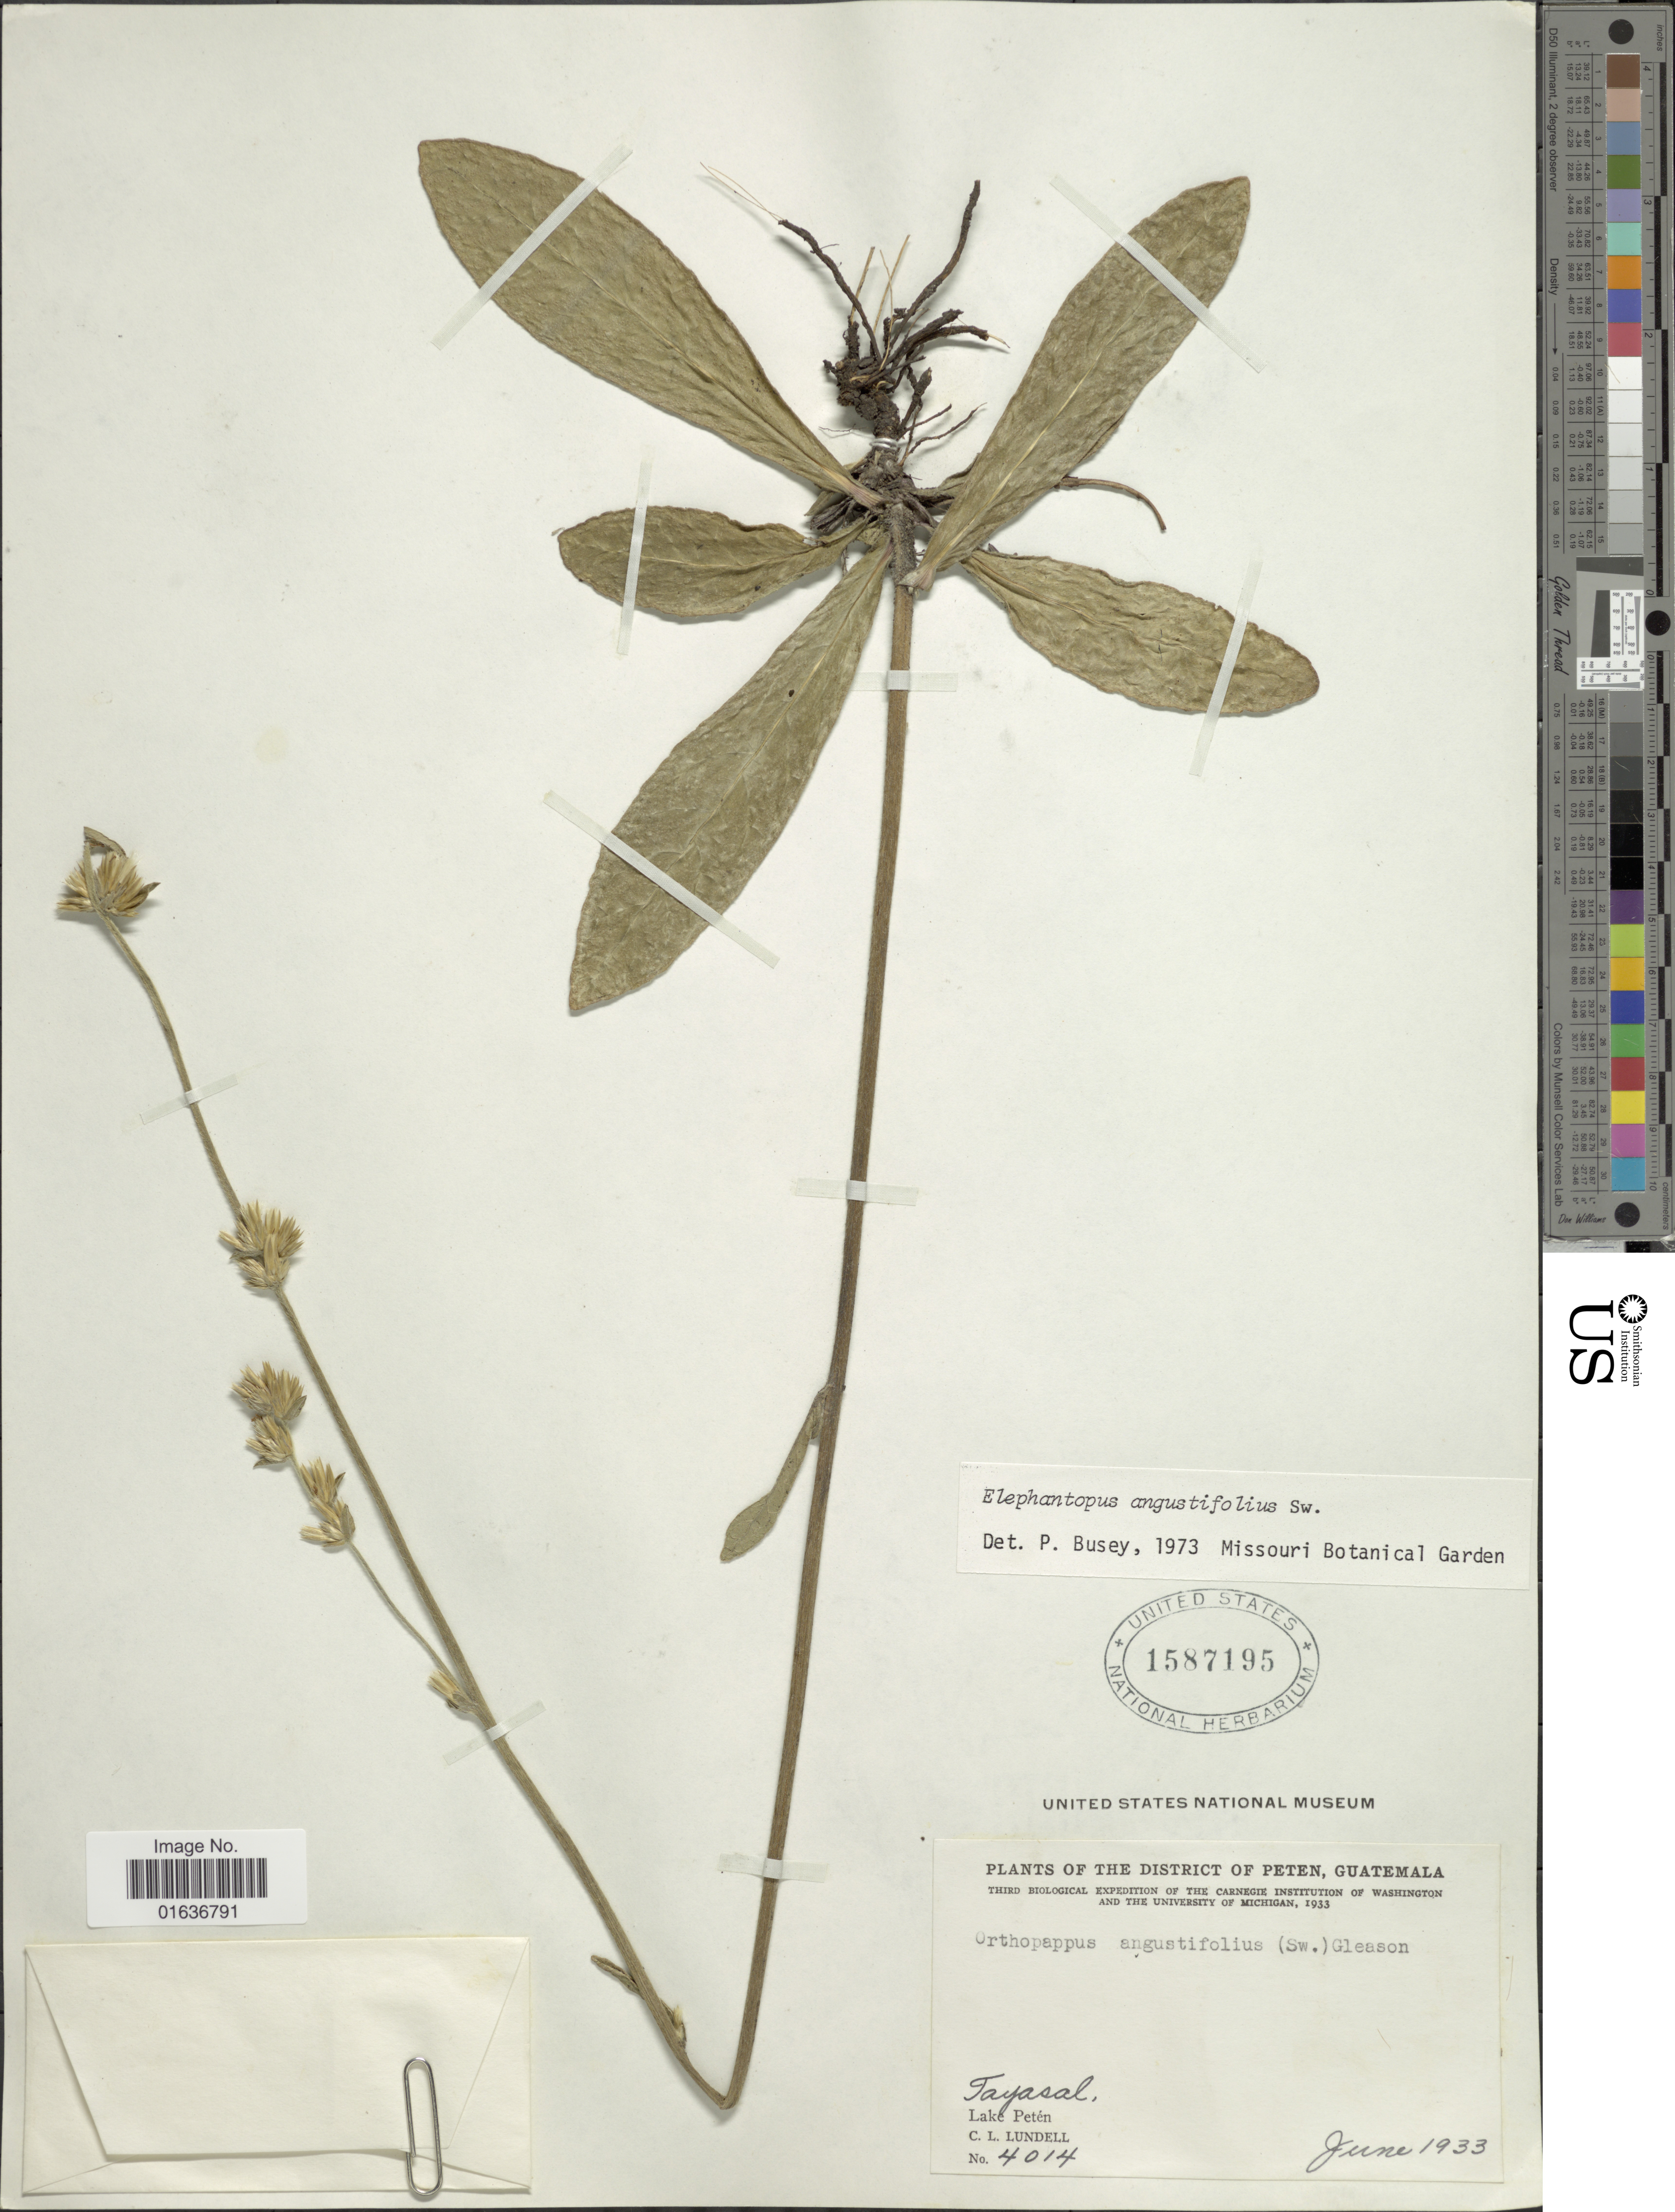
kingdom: Plantae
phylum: Tracheophyta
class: Magnoliopsida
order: Asterales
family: Asteraceae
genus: Elephantopus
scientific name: Elephantopus angustifolius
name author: Sw.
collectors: C. L. Lundell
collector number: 4014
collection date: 1933-06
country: Guatemala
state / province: El Petén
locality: Tayasal, Lake Peten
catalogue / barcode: US 1587195